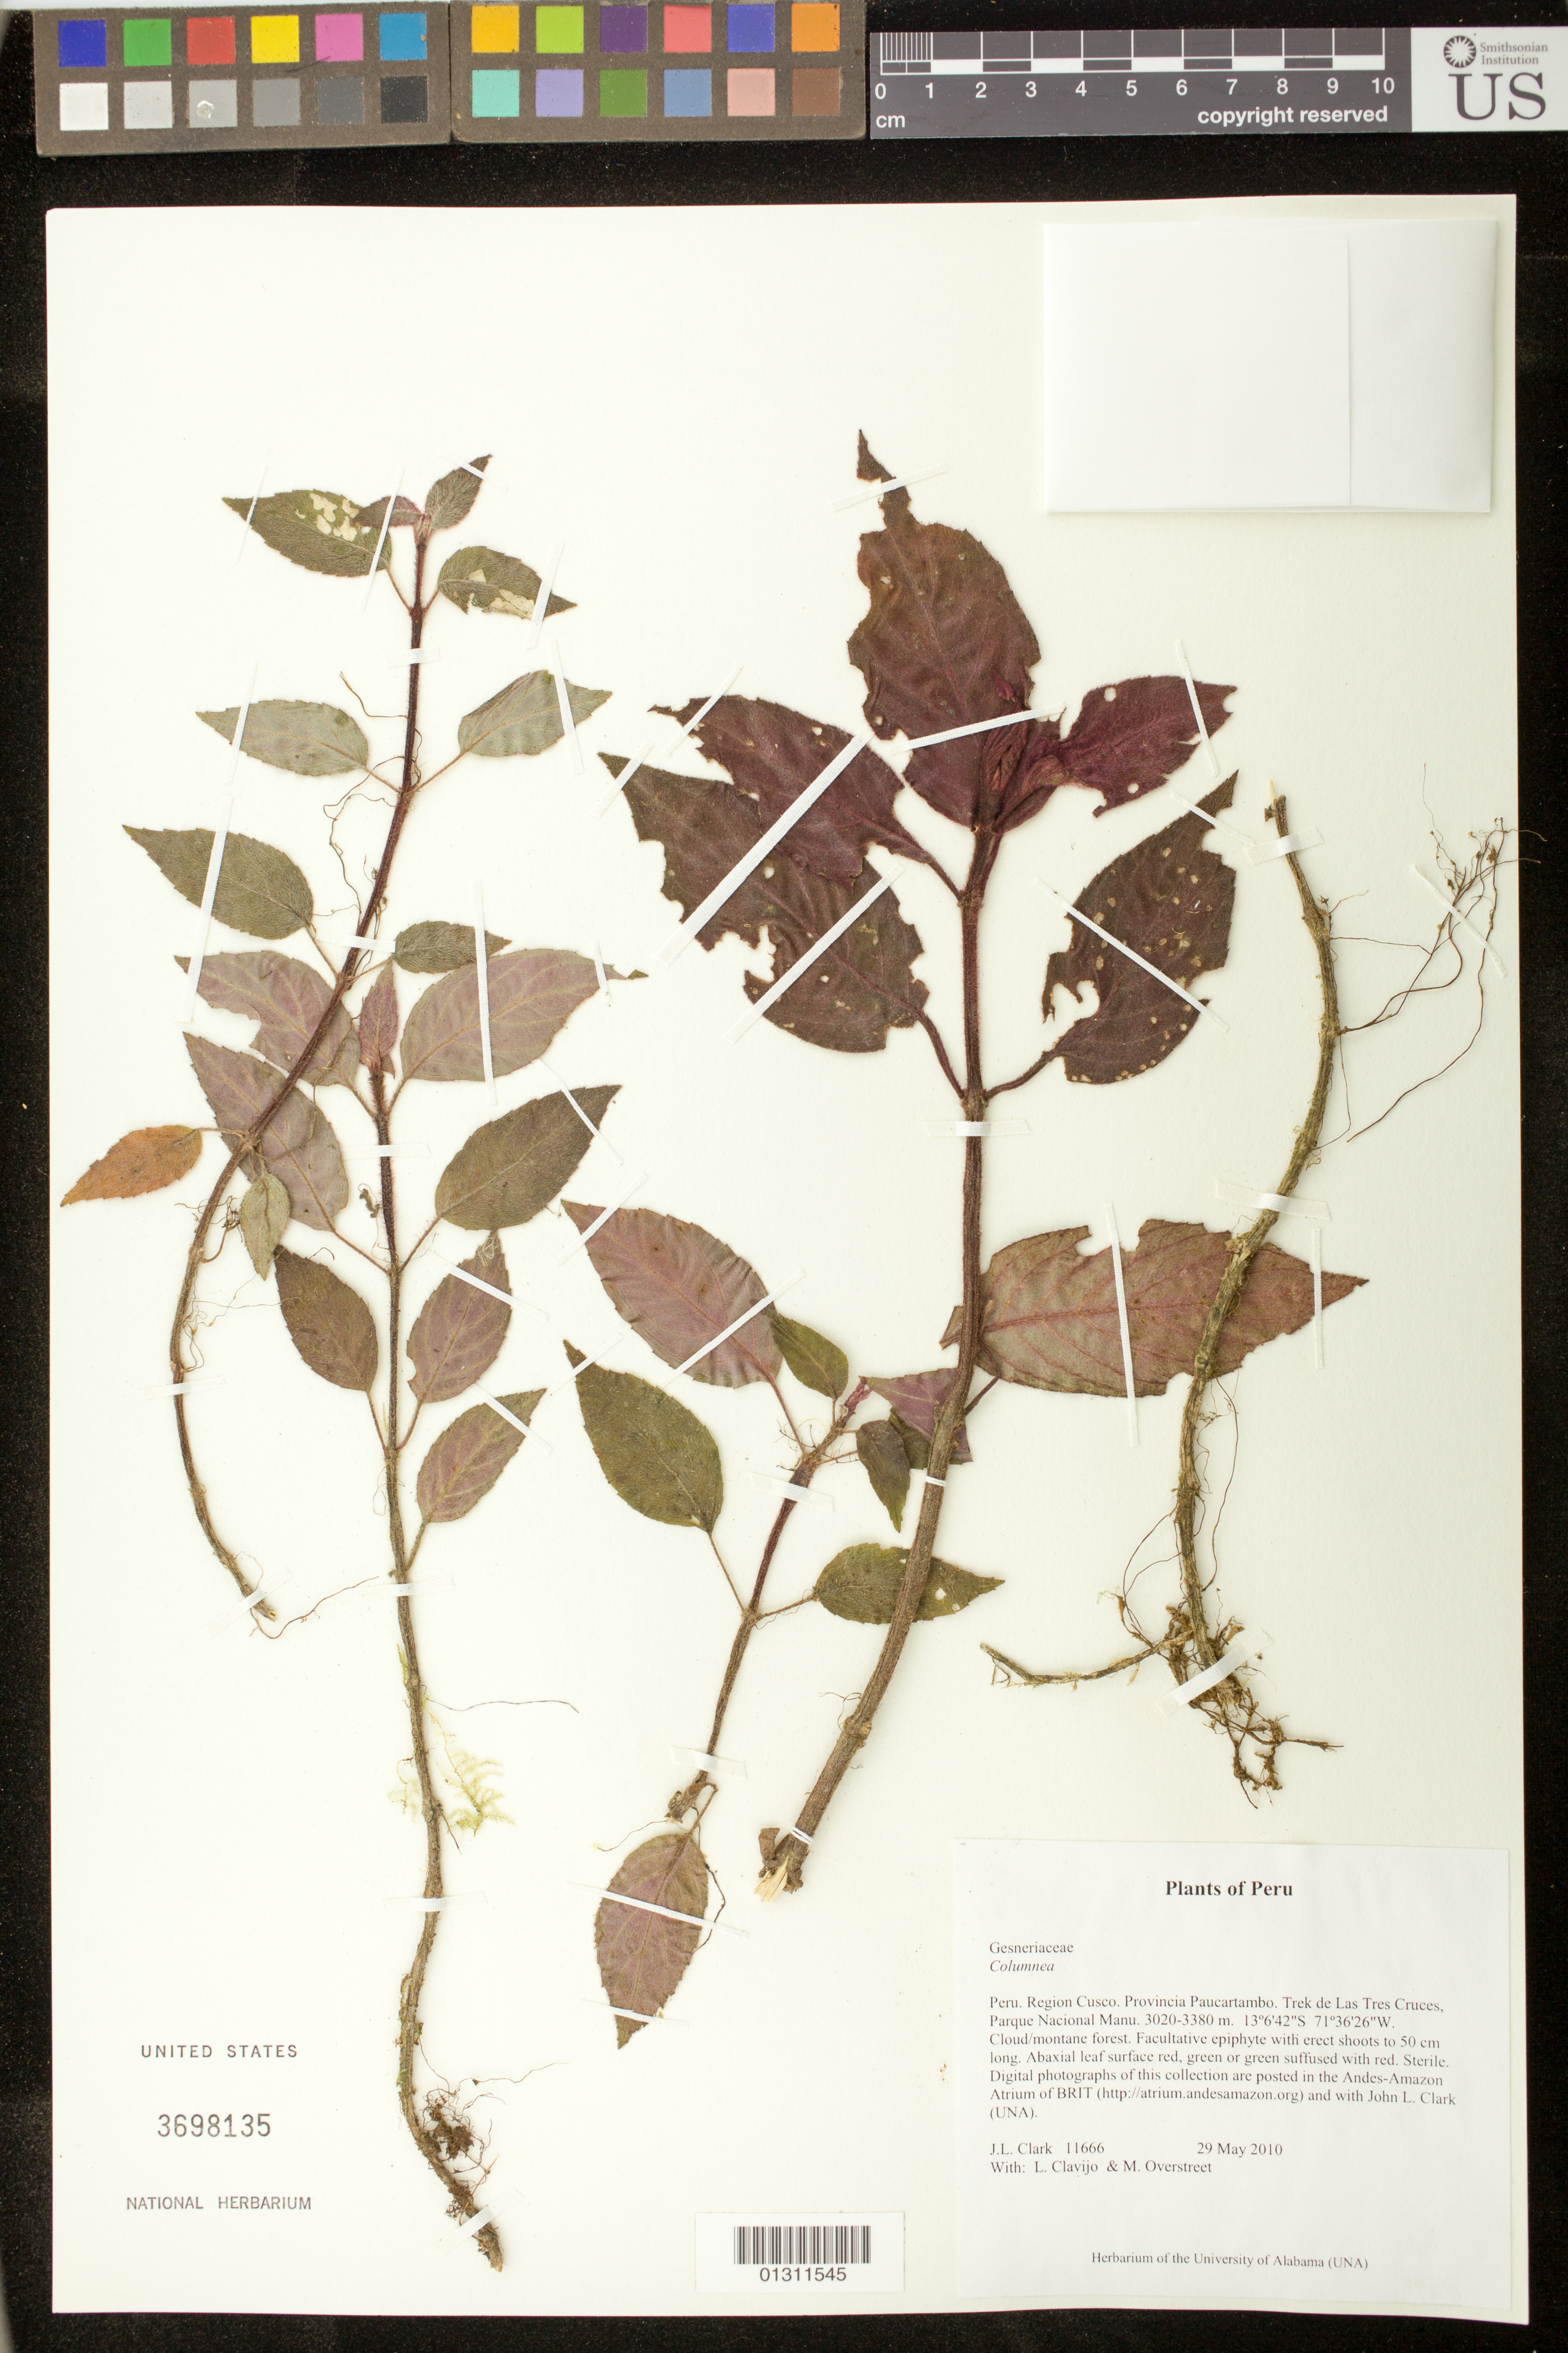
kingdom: Plantae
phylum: Tracheophyta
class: Magnoliopsida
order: Lamiales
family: Gesneriaceae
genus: Columnea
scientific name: Columnea sp.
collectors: J. L. Clark, L. Clavijo & M. Overstreet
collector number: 11666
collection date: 2010-05-29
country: Peru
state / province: Cusco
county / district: Paucartambo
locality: Trek de Las Tres Cruces, Parque nacional Manu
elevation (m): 3020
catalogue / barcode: US 3698135